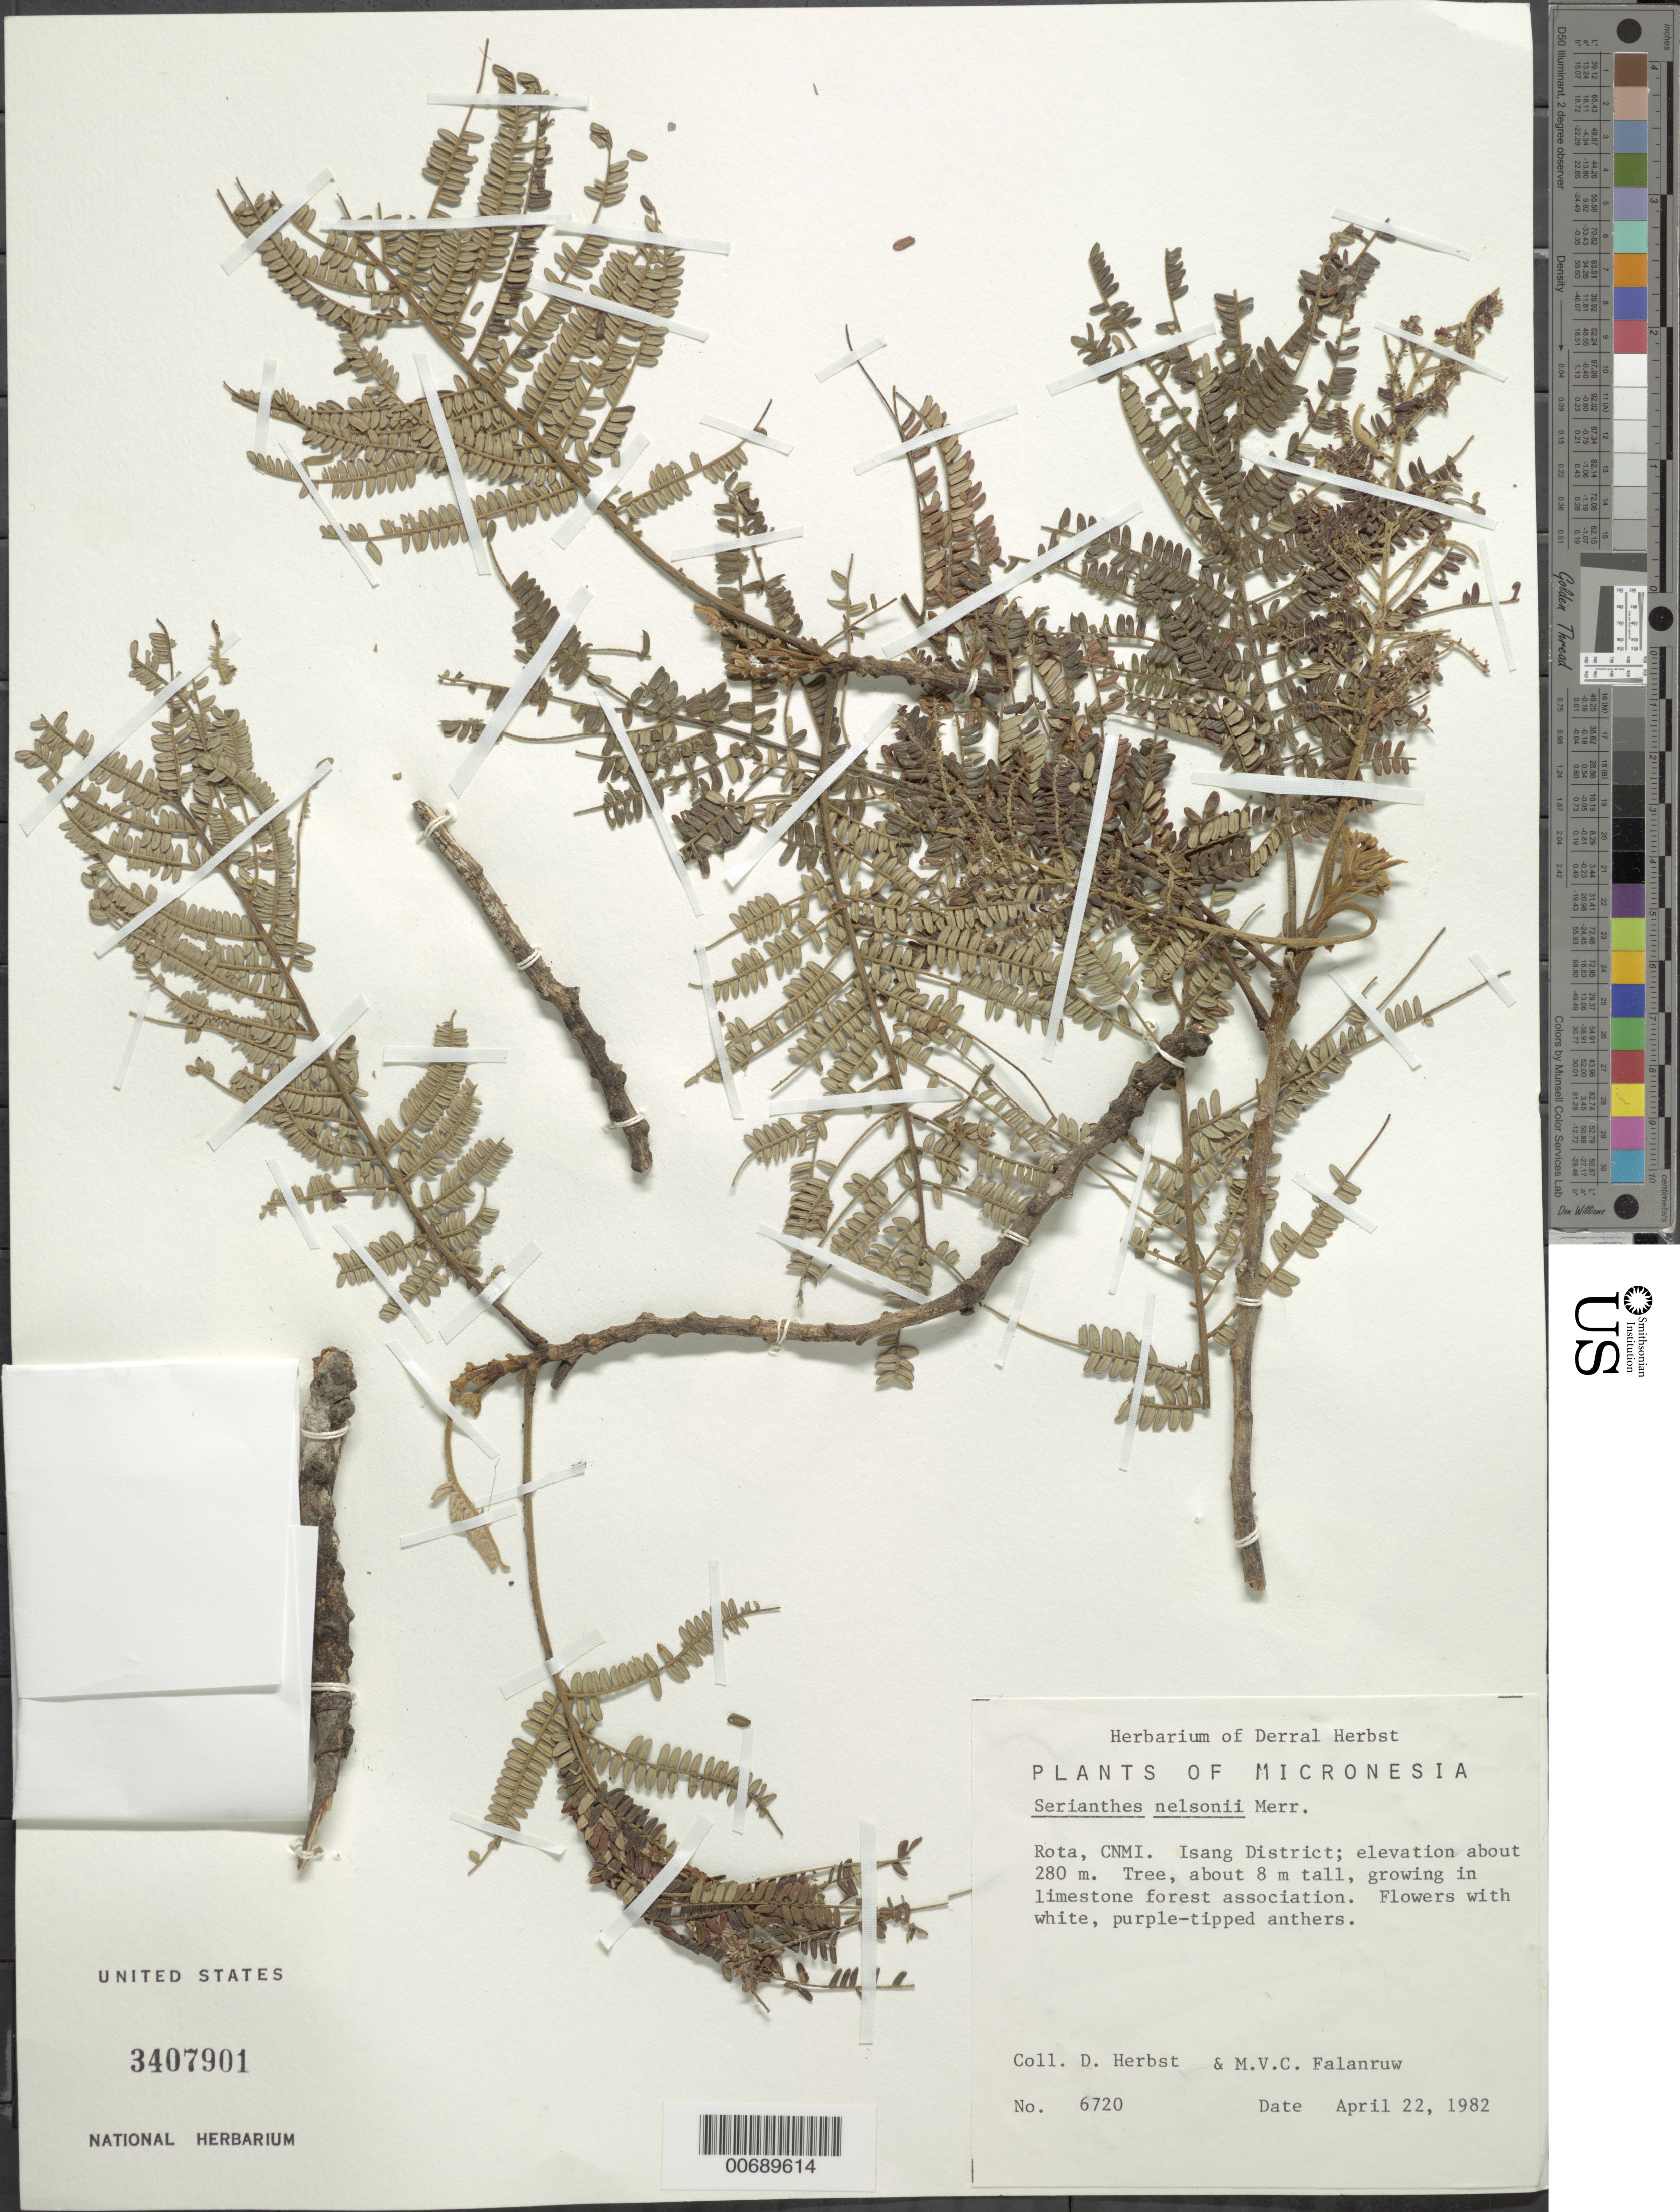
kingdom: Plantae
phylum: Tracheophyta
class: Magnoliopsida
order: Fabales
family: Fabaceae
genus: Serianthes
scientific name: Serianthes nelsonii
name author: Merr.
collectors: D. R. Herbst & M. V. Falanruw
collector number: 6720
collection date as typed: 22 Apr 1982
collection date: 1982-04-22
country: Northern Mariana Islands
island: Rota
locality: Rota, CNMI [Commonwealth of the Northern Mariana Islands], Isang Dist.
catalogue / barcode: US 3407901